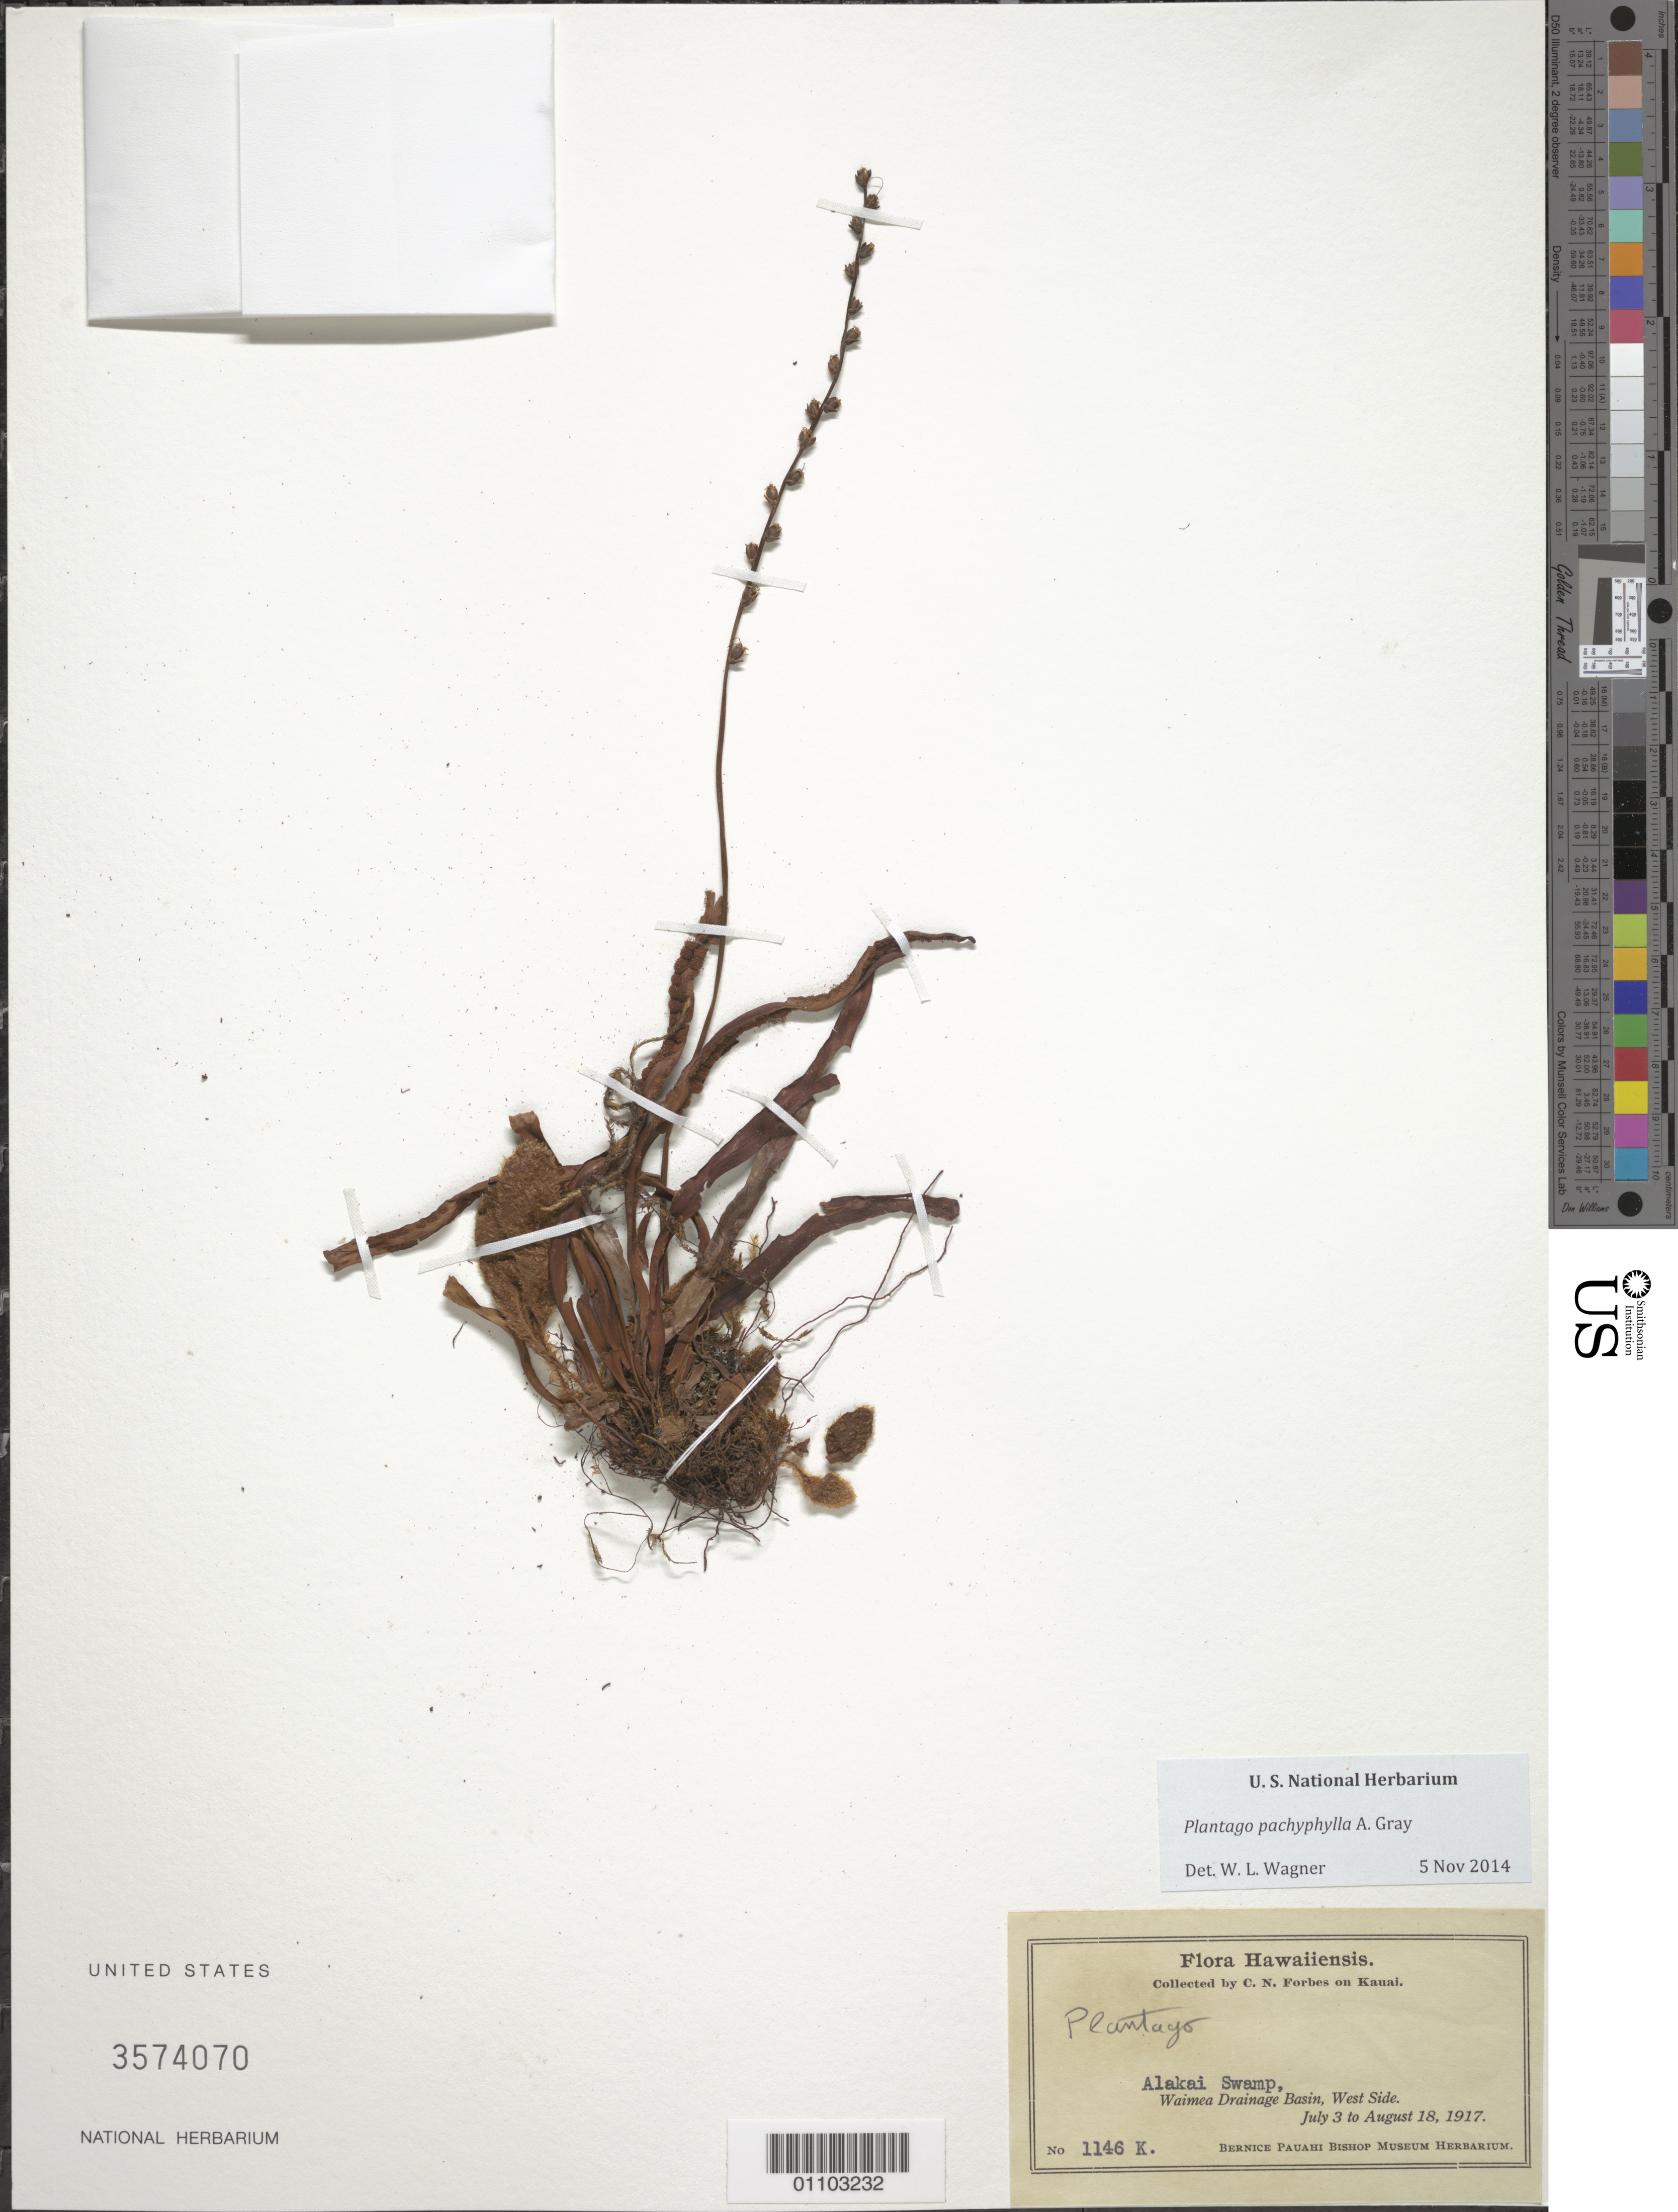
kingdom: Plantae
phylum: Tracheophyta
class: Magnoliopsida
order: Lamiales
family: Plantaginaceae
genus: Plantago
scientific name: Plantago pachyphylla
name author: A. Gray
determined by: Wagner, W. L., (BOT), Smithsonian Institution - National Museum of Natural History (UNITED STATES)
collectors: C. N. Forbes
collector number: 1146K.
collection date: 1917-07-02/1917-07-03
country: United States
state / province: Hawaii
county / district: Kauai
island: Kaua'i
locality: Waimea Drainage Basin, West Side. Alakai Swamp.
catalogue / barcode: US 3574070